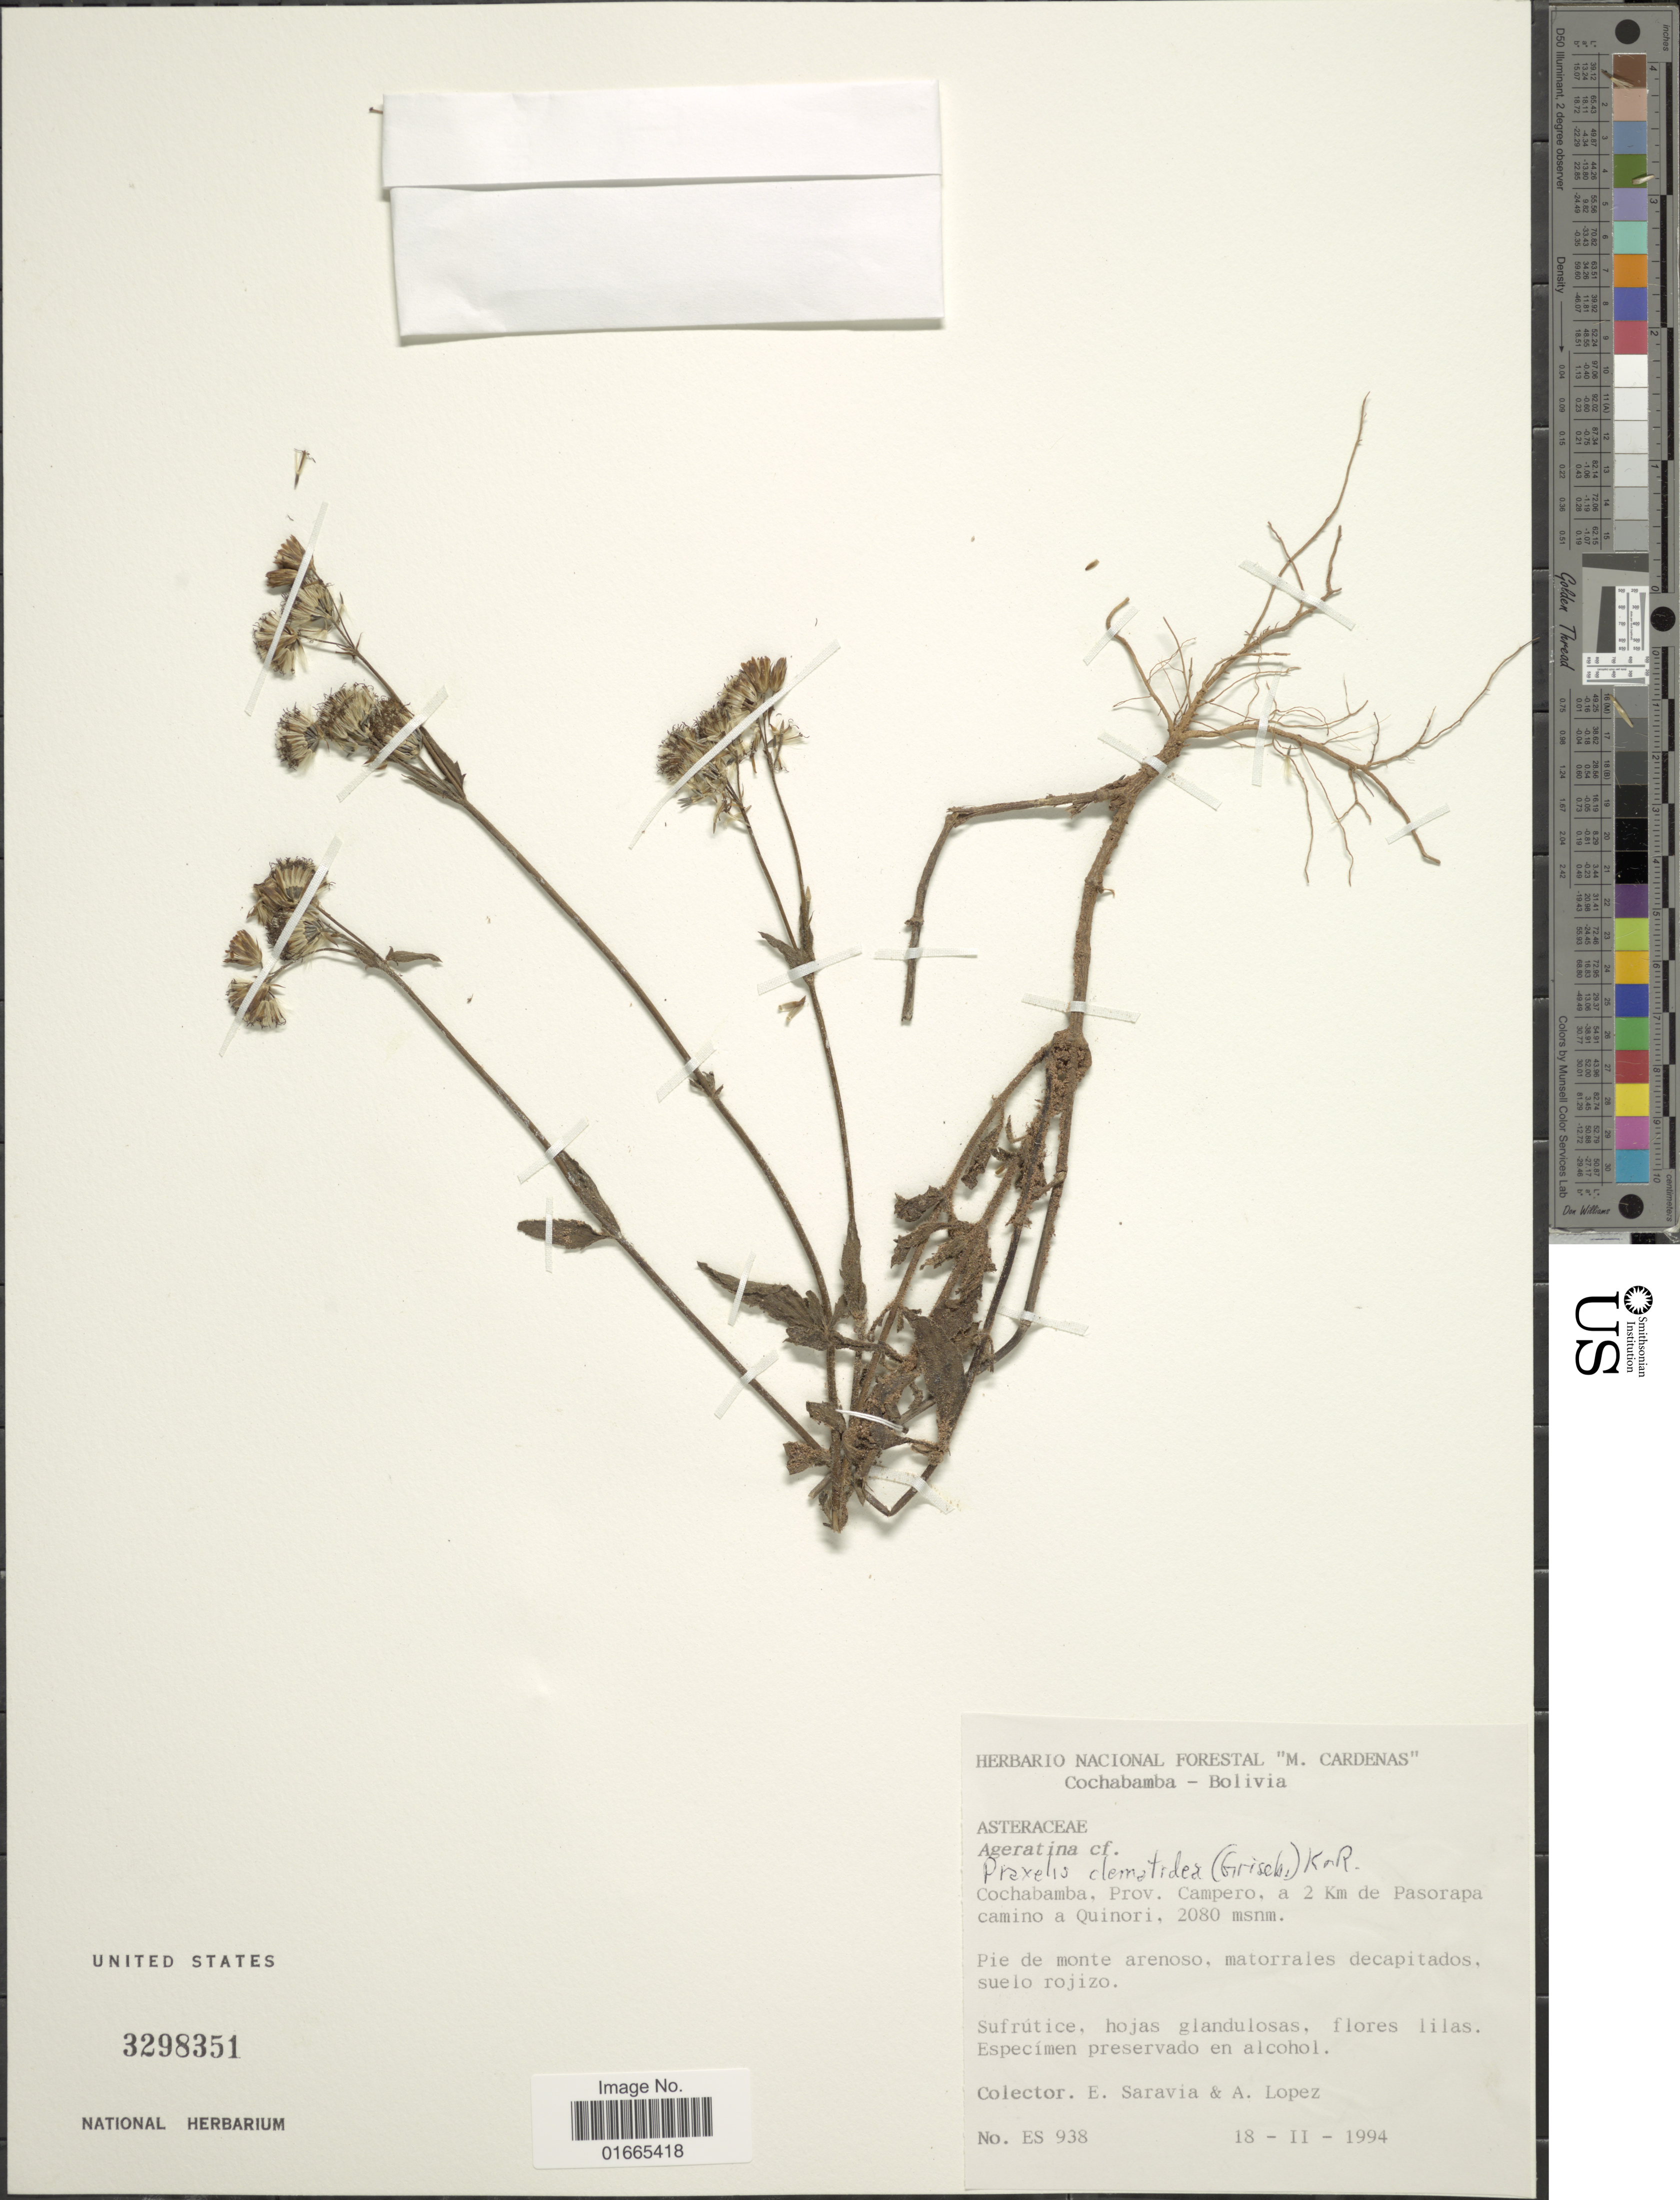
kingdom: Plantae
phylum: Tracheophyta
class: Magnoliopsida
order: Asterales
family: Asteraceae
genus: Praxelis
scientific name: Praxelis clematidea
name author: (Griseb.) R.M. King & H. Rob.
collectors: E. Saravia & A. Lopez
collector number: ES 938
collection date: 1994-11-18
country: Bolivia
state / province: Cochabamba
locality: Prov. Canpero, a 2 Km de Pasorapa camino a Quinori.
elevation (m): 2080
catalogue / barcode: US 3298351